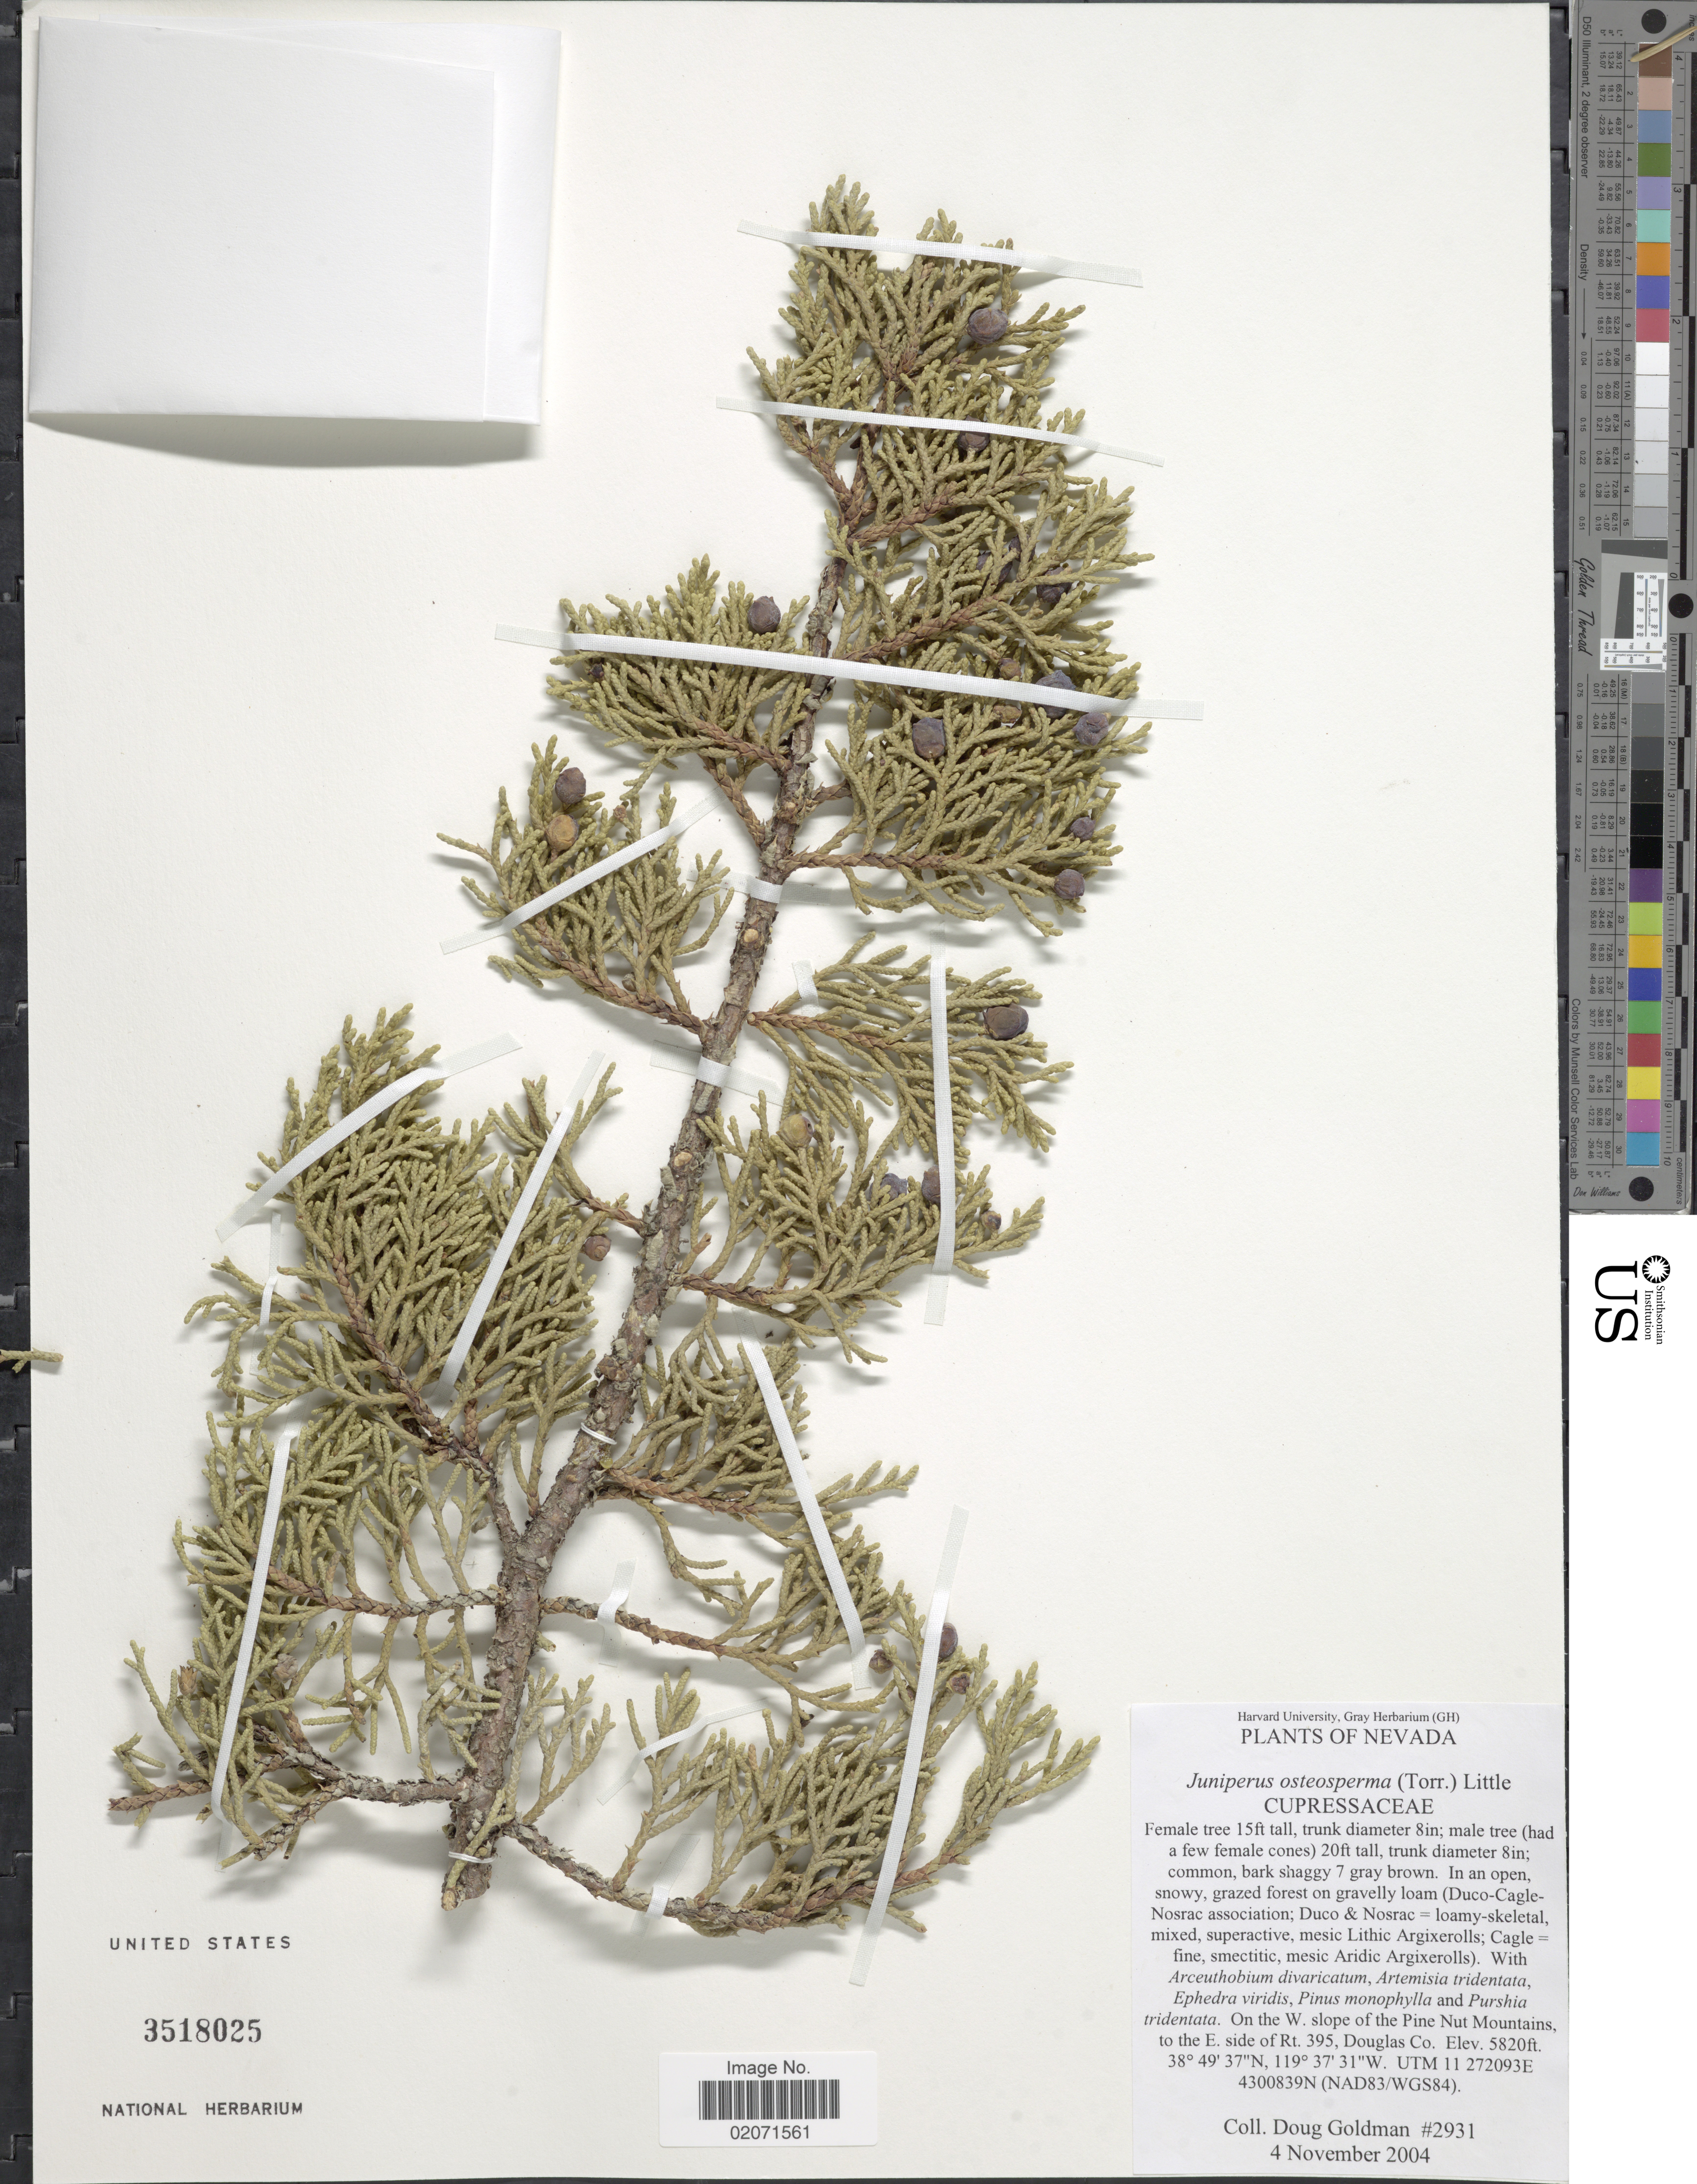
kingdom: Plantae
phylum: Tracheophyta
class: Pinopsida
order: Pinales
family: Cupressaceae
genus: Juniperus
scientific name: Juniperus osteosperma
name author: (Torr.) Little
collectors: D. Goldman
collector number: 2931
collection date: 2004-11-04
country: United States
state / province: Nevada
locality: On the W. slope of the Pine Nut Mountains, to the E. side of Rt. 395, Douglas Co.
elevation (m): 1774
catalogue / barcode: US 3518025